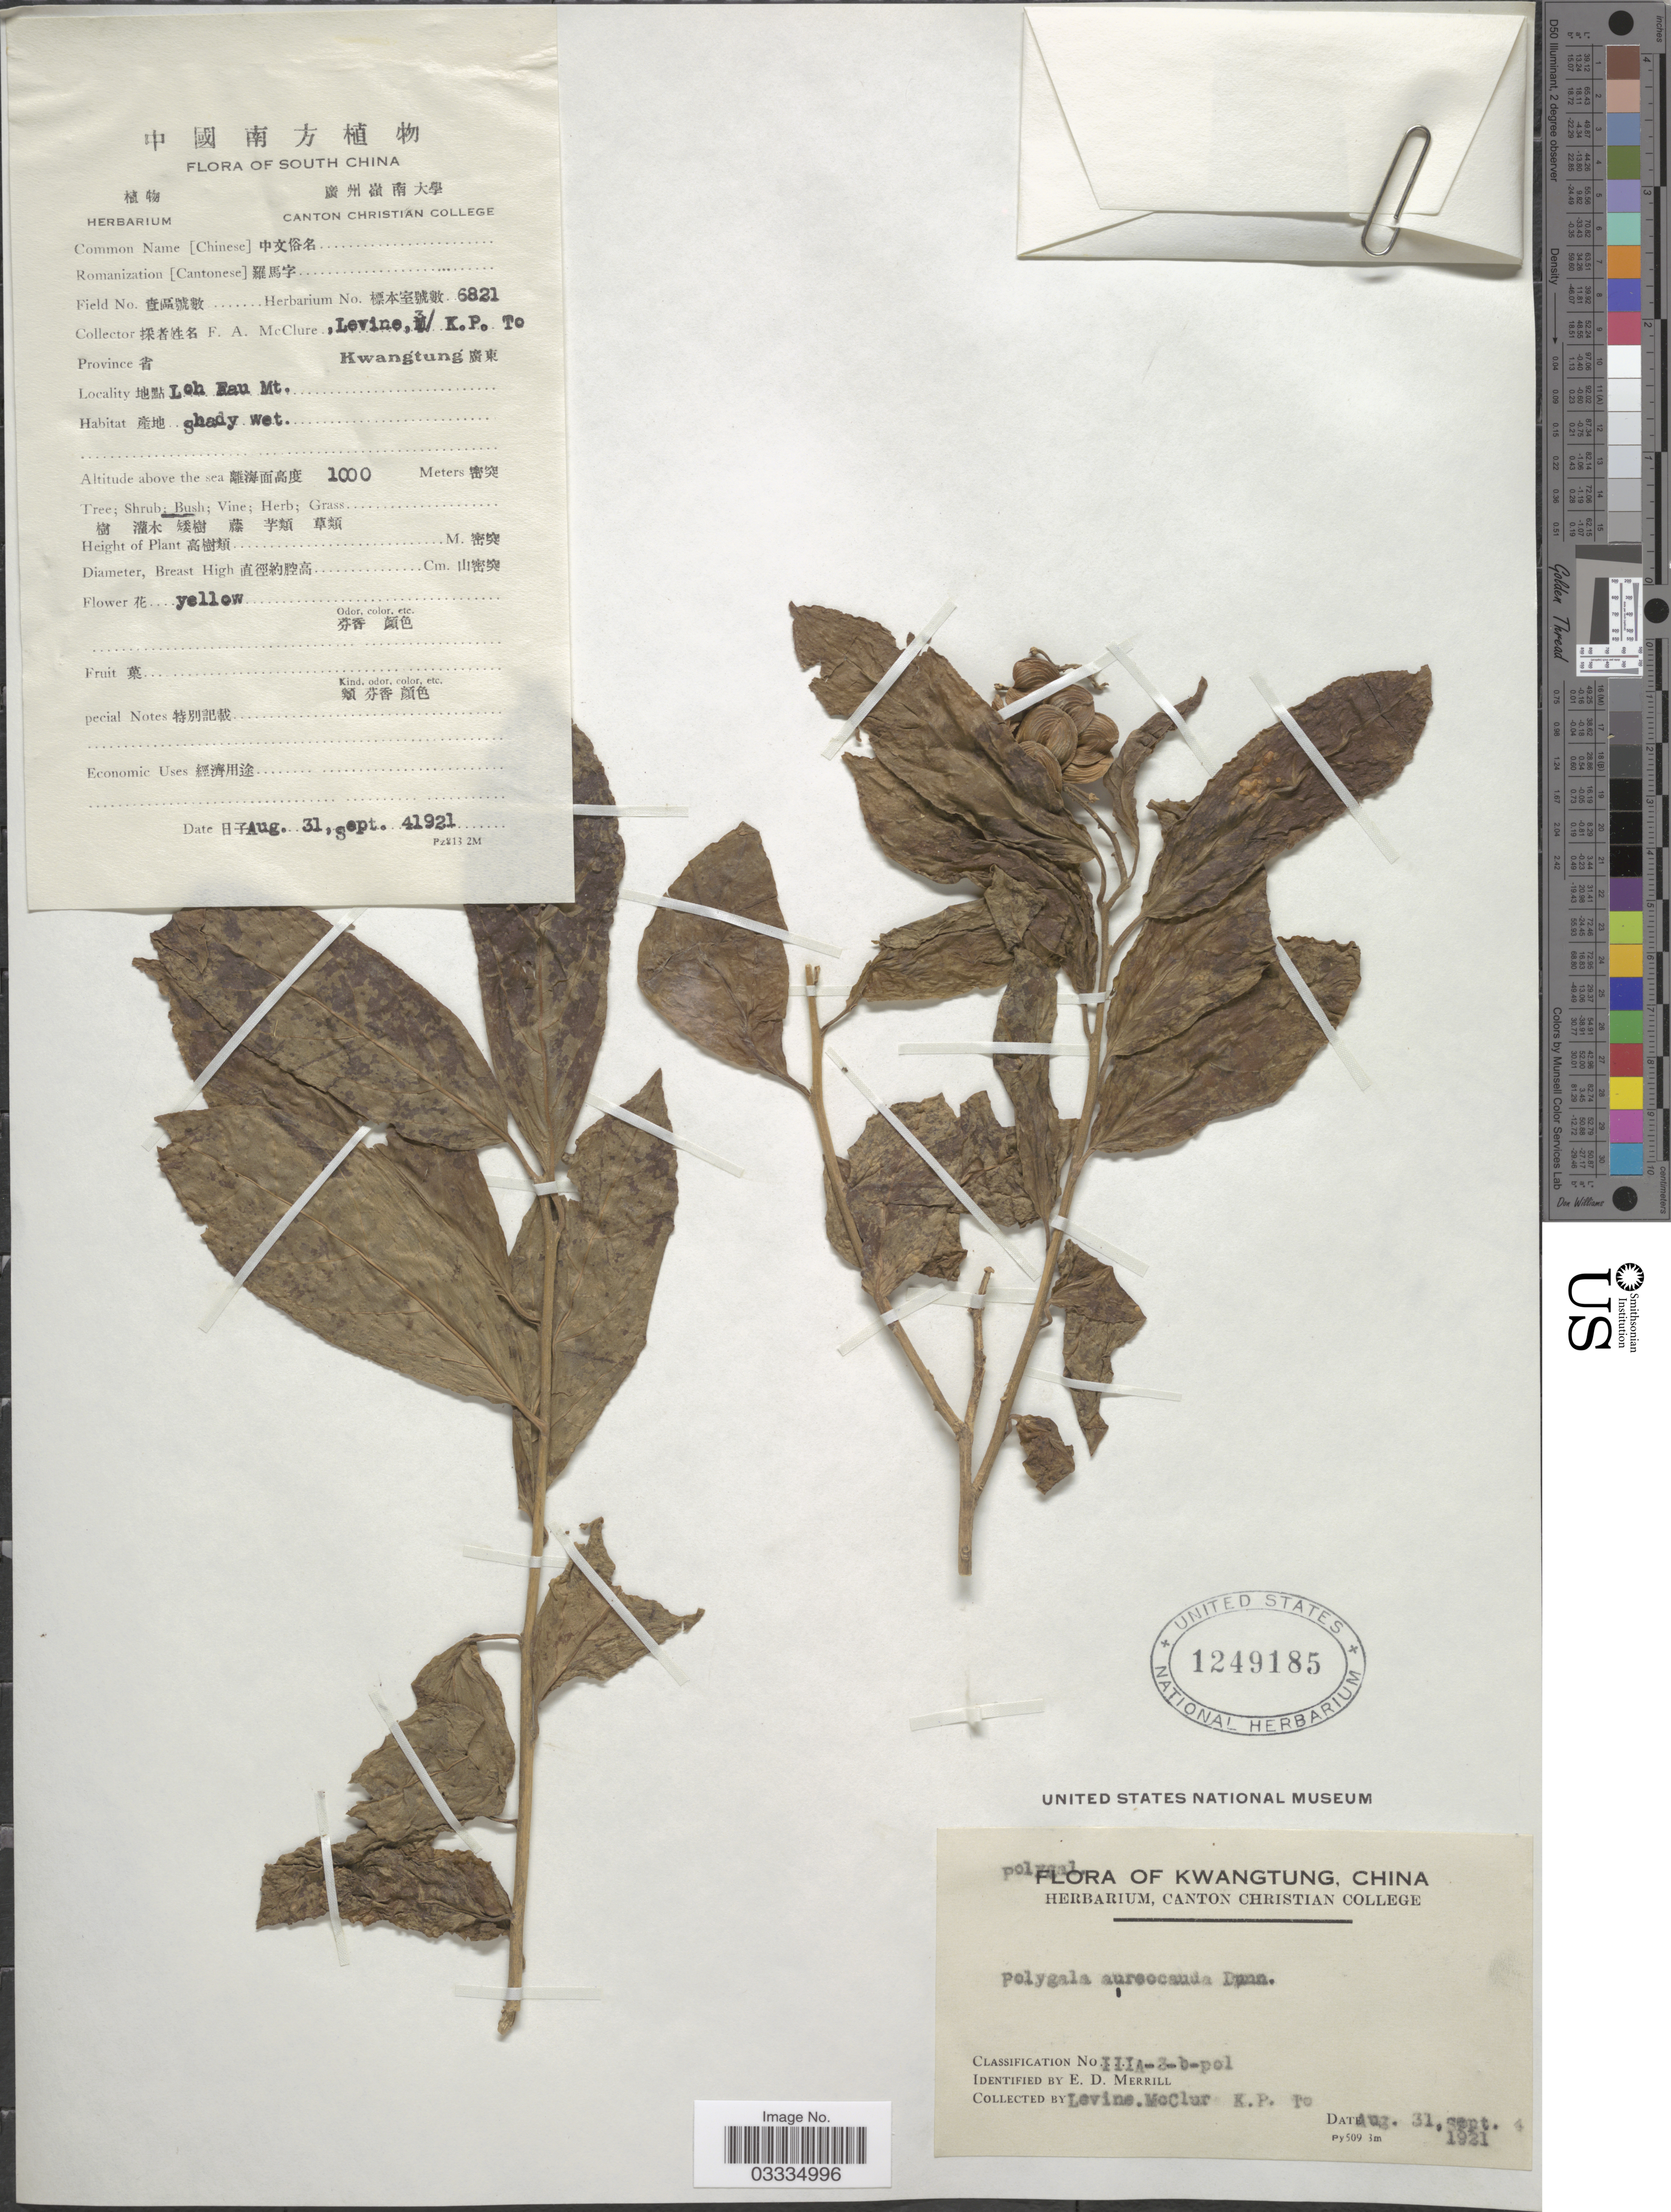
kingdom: Plantae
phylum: Tracheophyta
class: Magnoliopsida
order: Fabales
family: Polygalaceae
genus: Polygala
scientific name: Polygala aureocauda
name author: Dunn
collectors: -. Levine, F. A. McClure & K. To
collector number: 6821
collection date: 1921-08-31/1921-09-04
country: China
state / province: Guangdong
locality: Kwangtung. South China. Loh Fau Mt.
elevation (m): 1000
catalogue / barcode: US 1249185